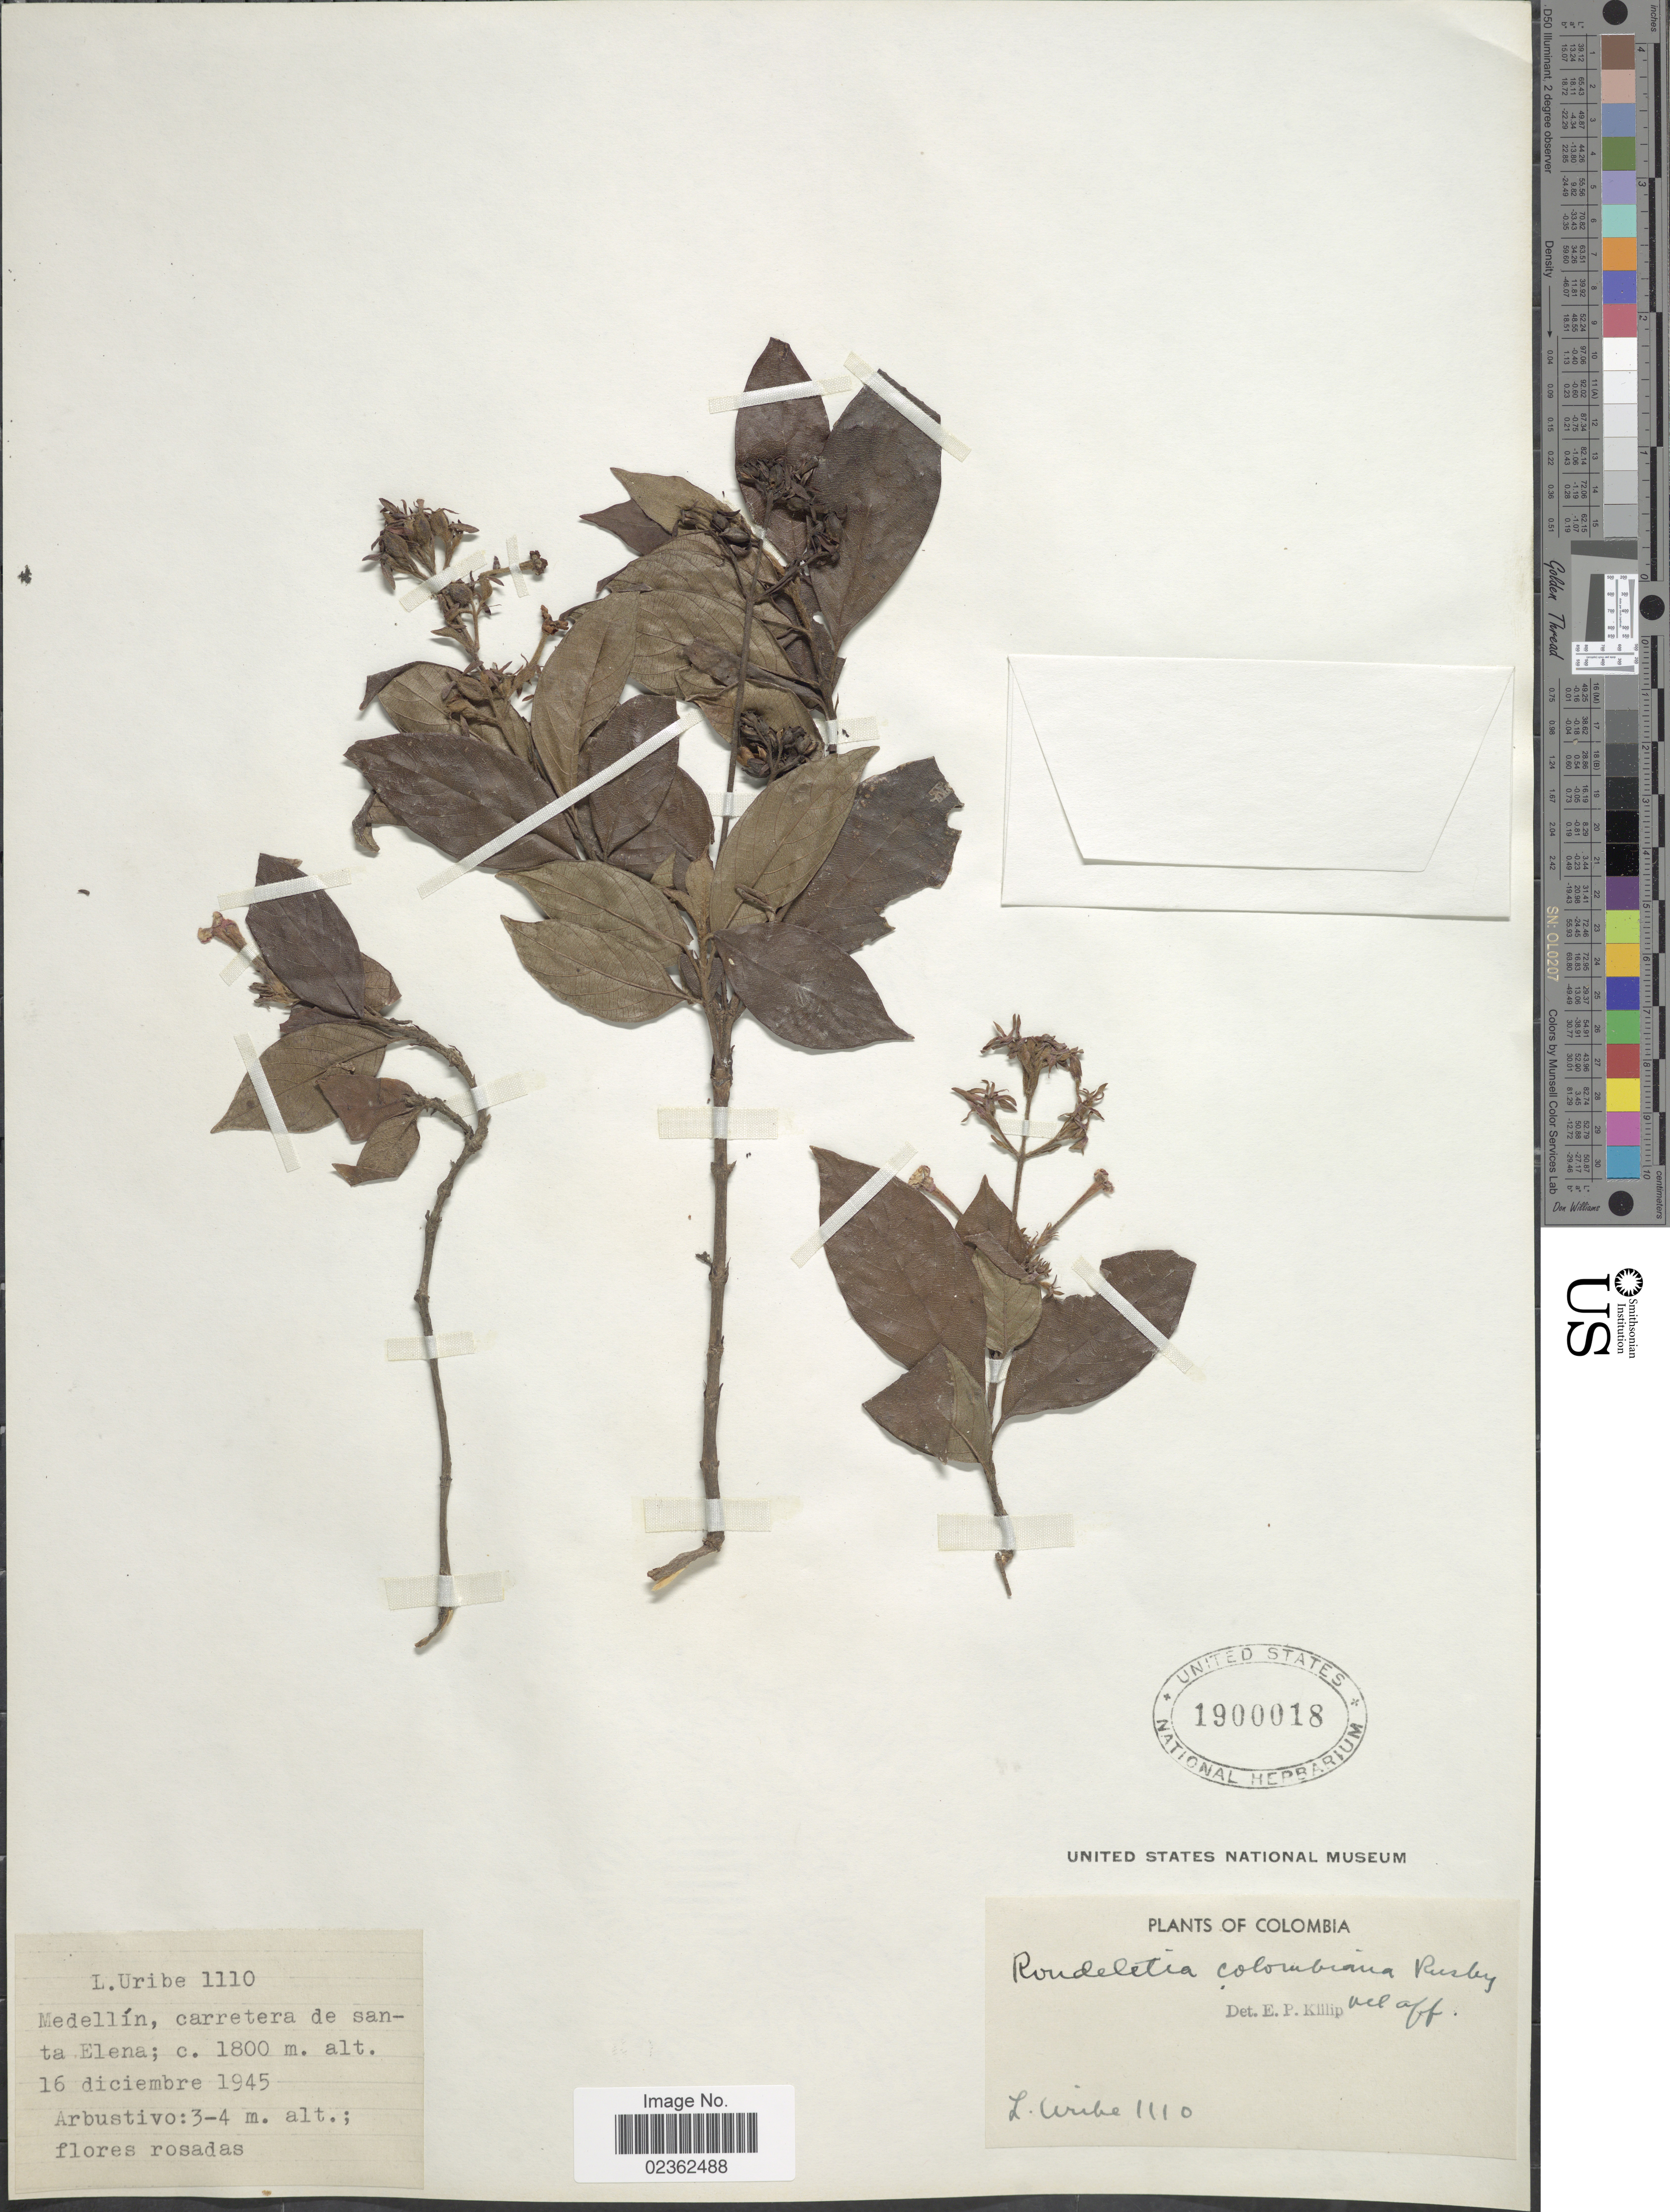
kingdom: Plantae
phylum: Tracheophyta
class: Magnoliopsida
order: Gentianales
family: Rubiaceae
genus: Arachnothryx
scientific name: Arachnothryx colombiana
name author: (Rusby) Steyerm.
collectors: L. Uribe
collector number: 1110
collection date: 1945-12-16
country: Colombia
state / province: Antioquia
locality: Medellin, carretera de santa Elena.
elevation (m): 1800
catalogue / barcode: US 1900018